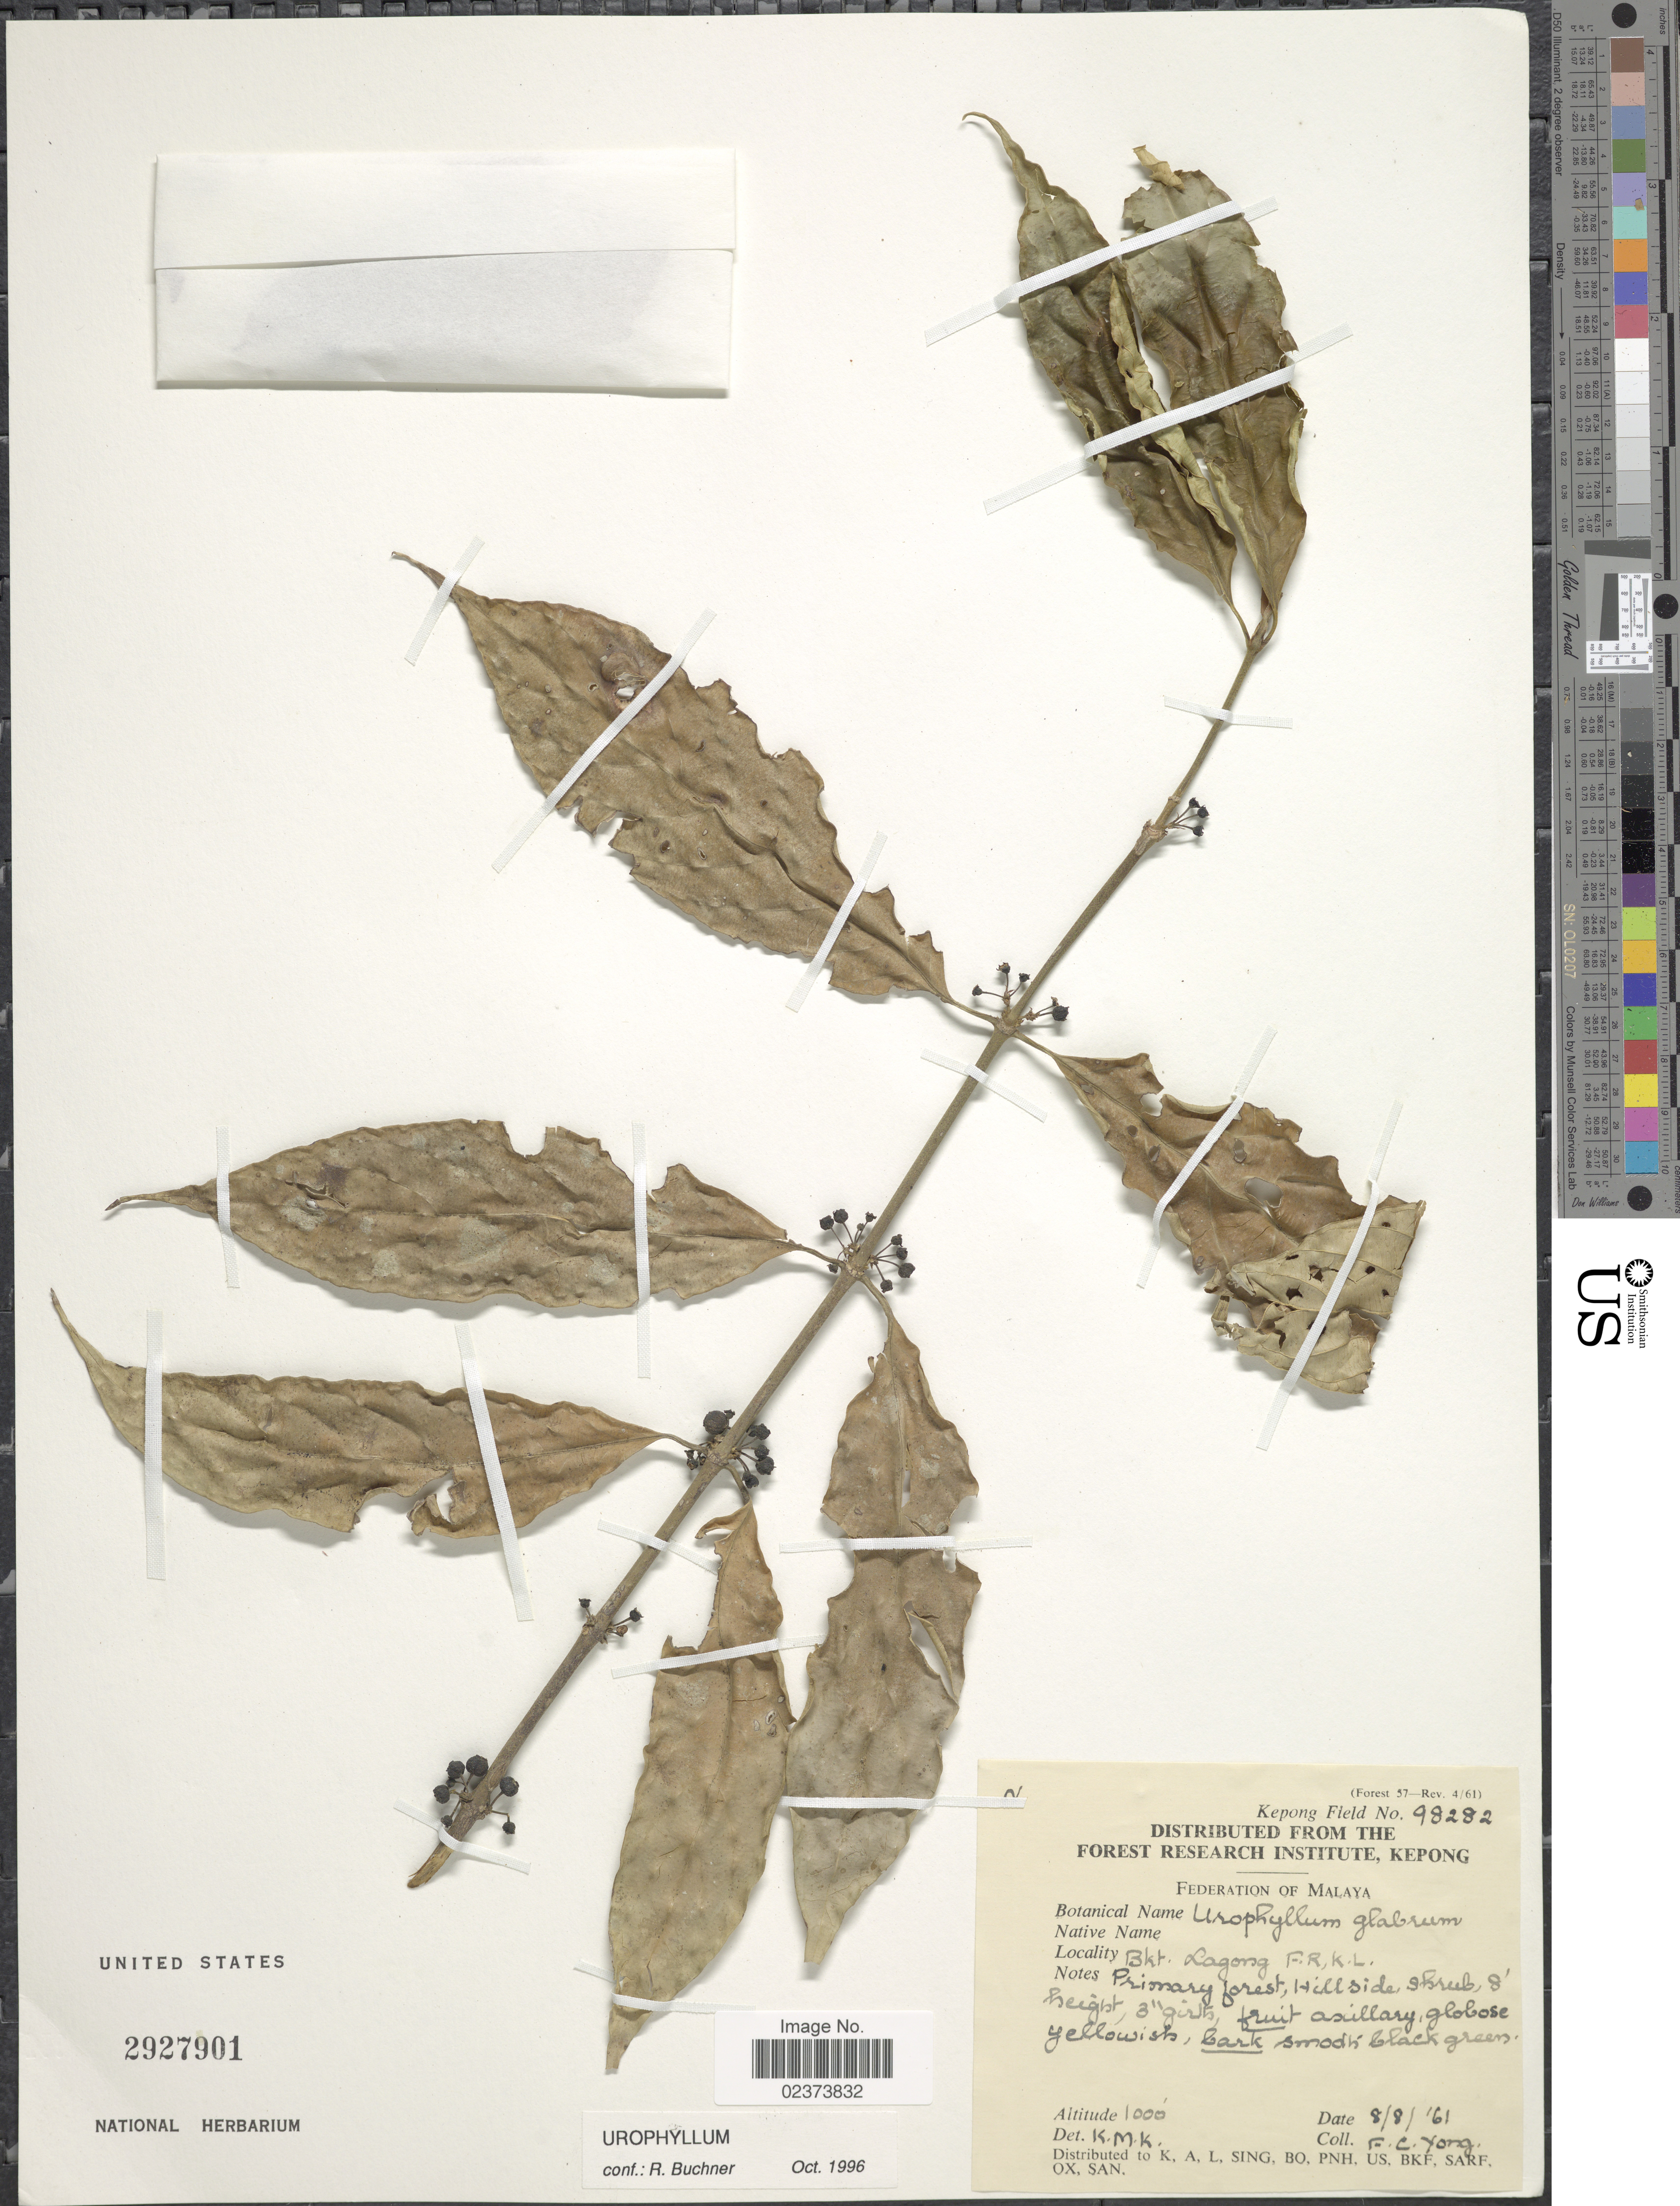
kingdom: Plantae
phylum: Tracheophyta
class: Magnoliopsida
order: Gentianales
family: Rubiaceae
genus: Urophyllum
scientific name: Urophyllum glabrum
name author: Wall.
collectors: F. Yong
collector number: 98282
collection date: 1961-08-08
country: Malaysia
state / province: Kuala Lumpur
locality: Bkt. Lagong F.R., K.L., Malaya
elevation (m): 305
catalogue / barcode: US 2927901